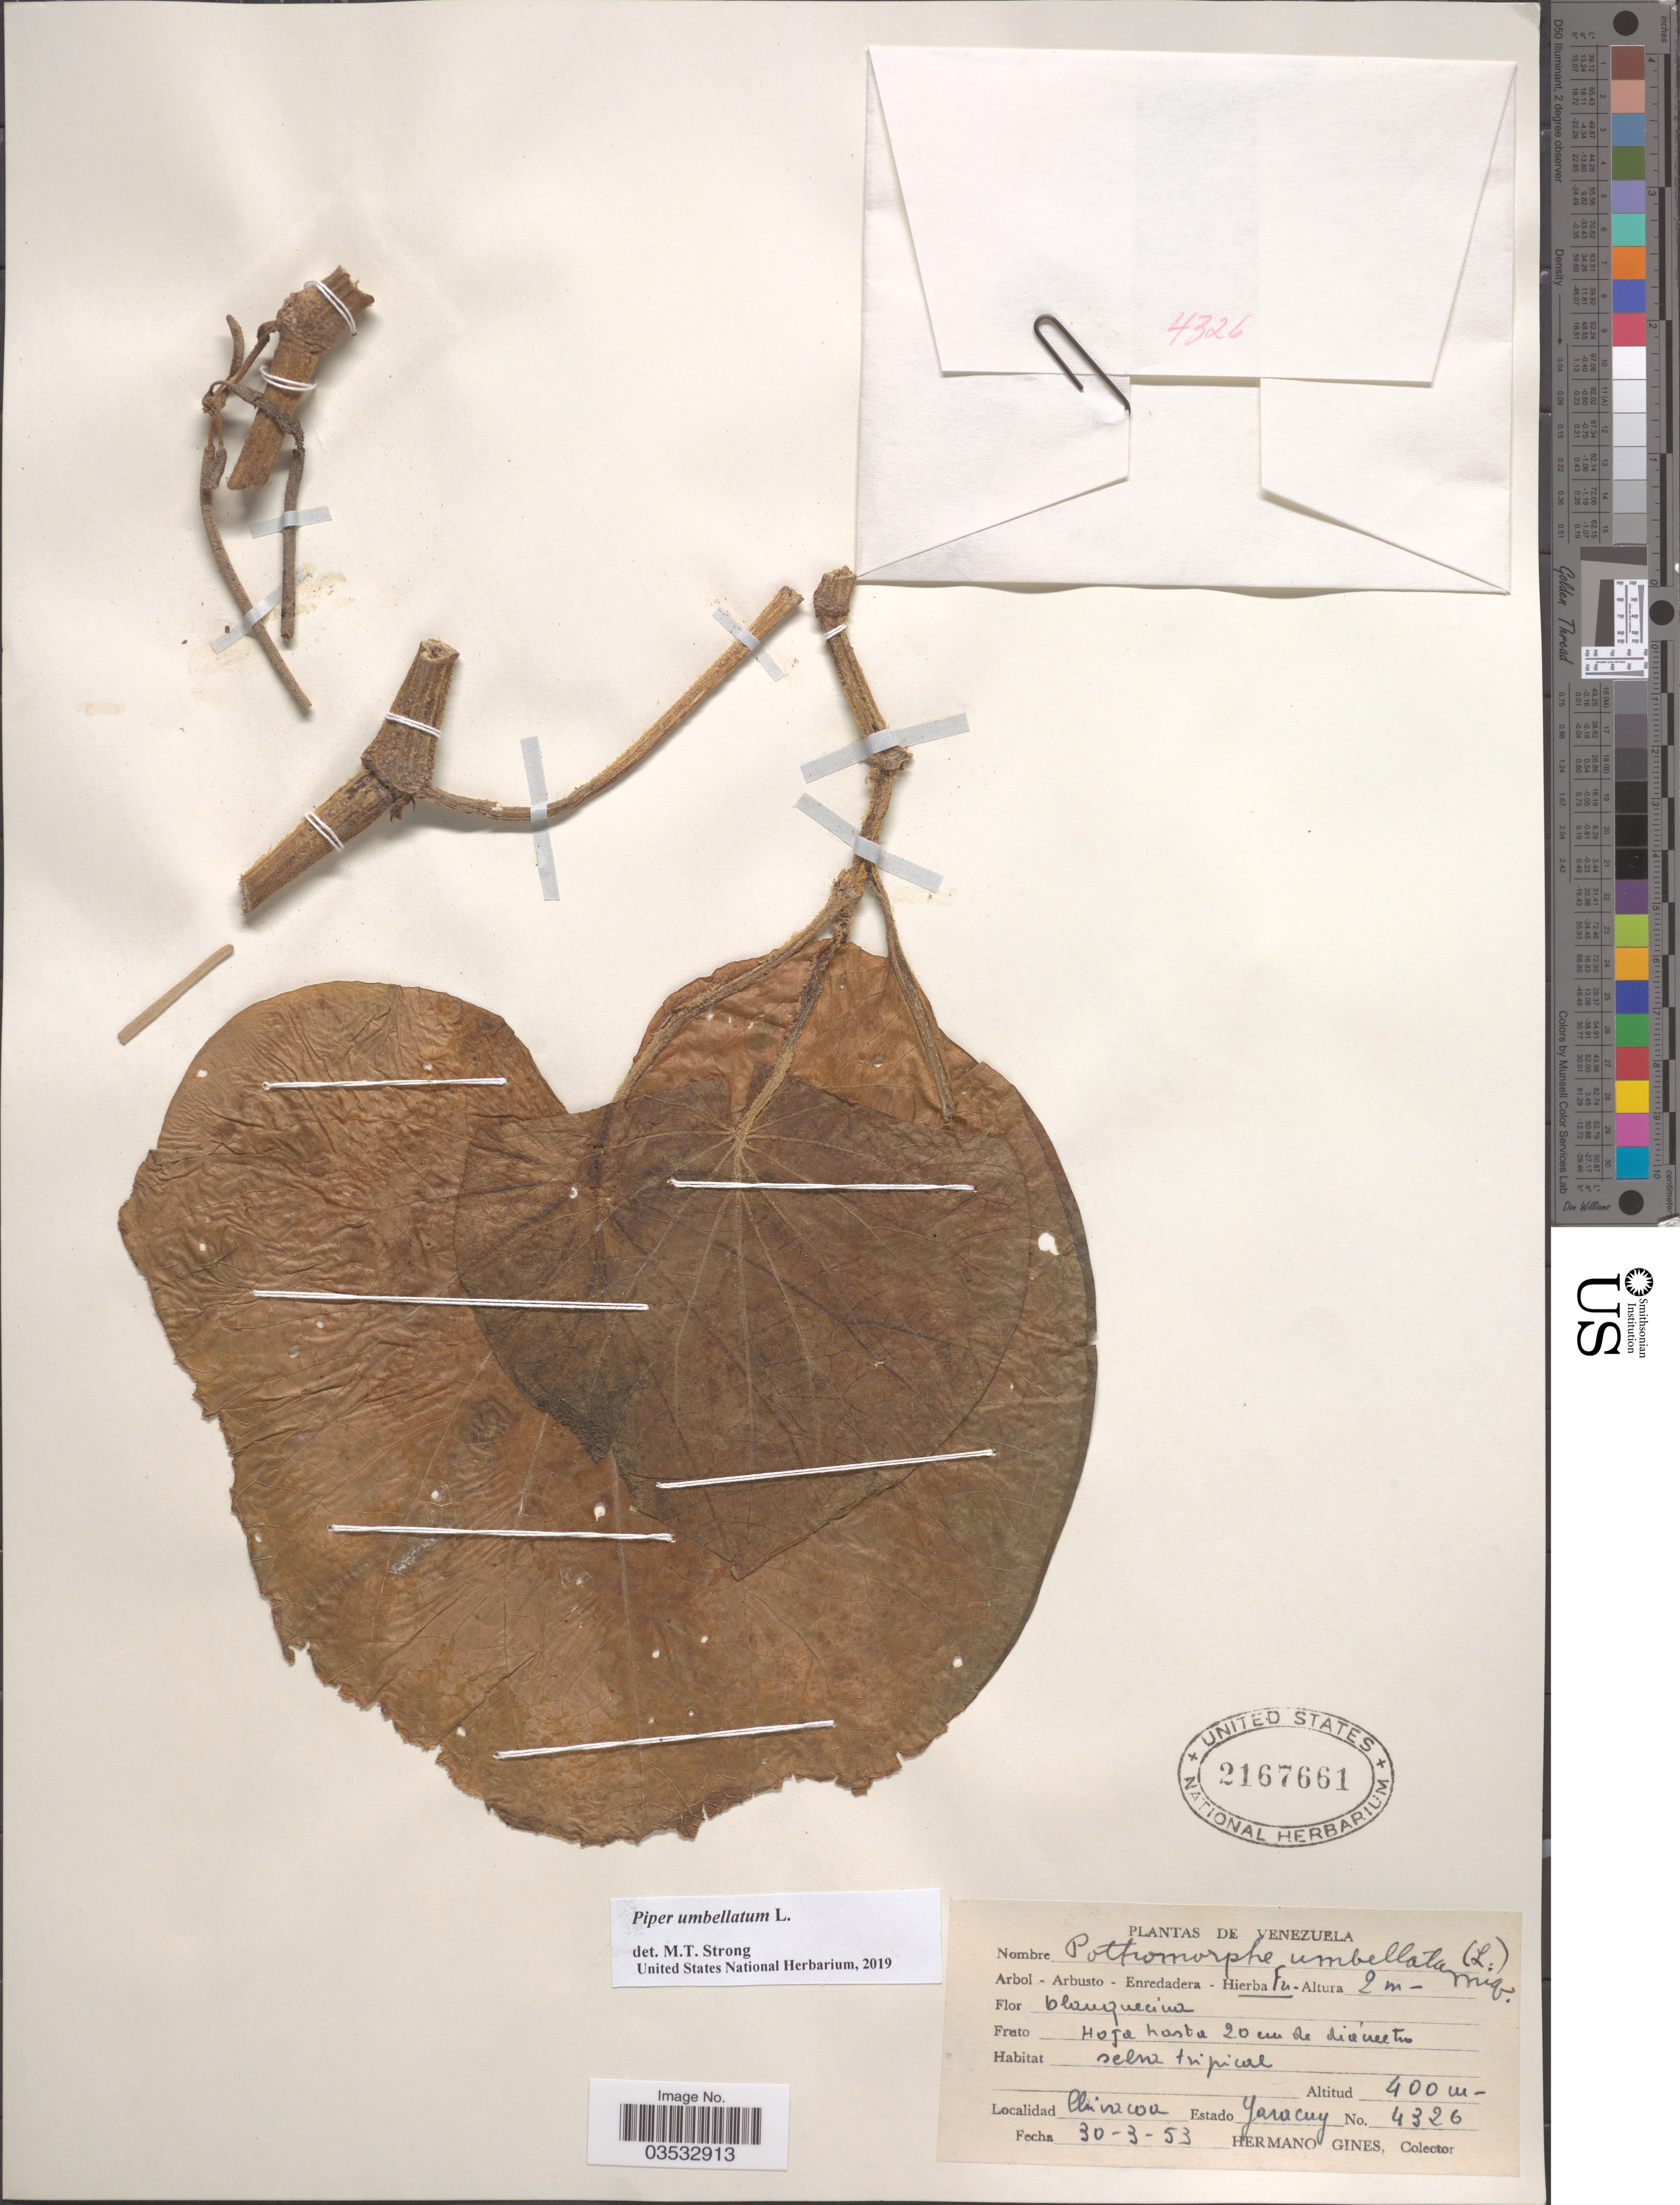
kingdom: Plantae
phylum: Tracheophyta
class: Magnoliopsida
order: Piperales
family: Piperaceae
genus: Piper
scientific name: Piper umbellatum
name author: L.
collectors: Bro. Gines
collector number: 4326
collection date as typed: Transcribed d/m/y: 30/3/53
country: Venezuela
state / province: Yaracuy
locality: Chivacoa.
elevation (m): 400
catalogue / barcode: US 2167661